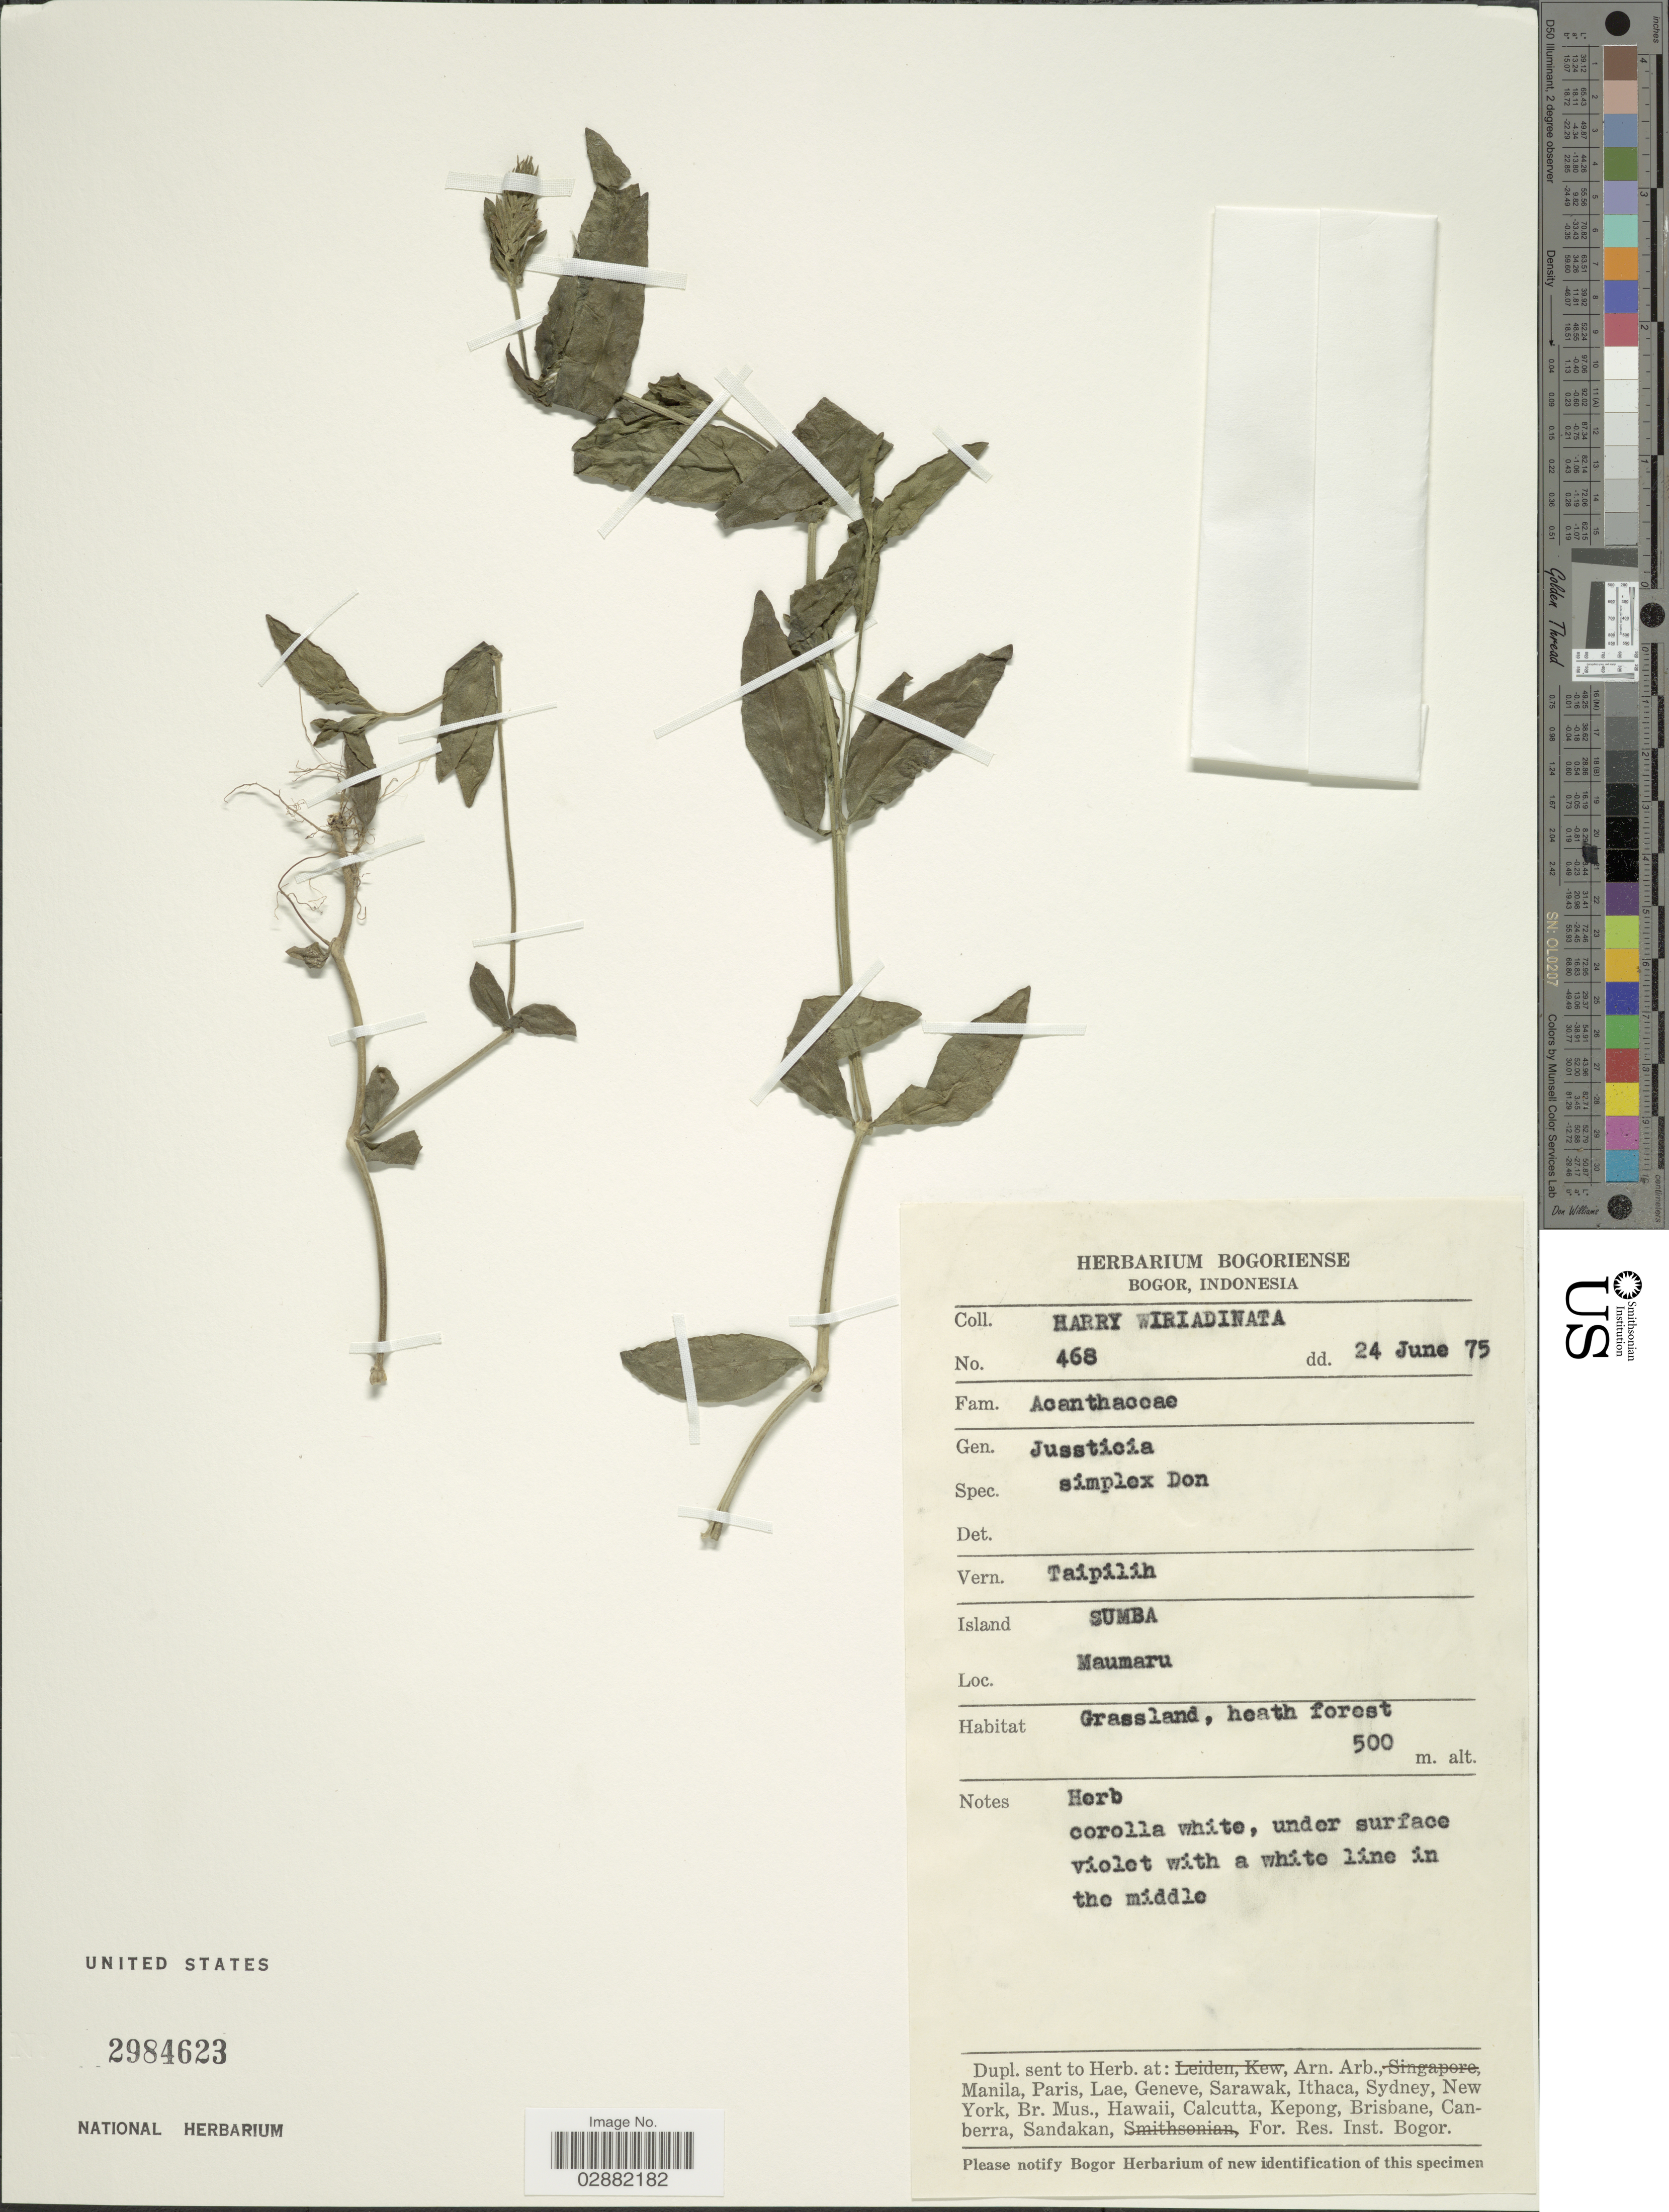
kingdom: Plantae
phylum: Tracheophyta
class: Magnoliopsida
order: Lamiales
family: Acanthaceae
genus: Justicia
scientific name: Justicia simplex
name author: D. Don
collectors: H. Wiriadinata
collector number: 468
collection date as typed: Transcribed d/m/y: 24/6/75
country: Indonesia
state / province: Nusa Tenggara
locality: Sumba. Maumaru.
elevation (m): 500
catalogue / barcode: US 2984623